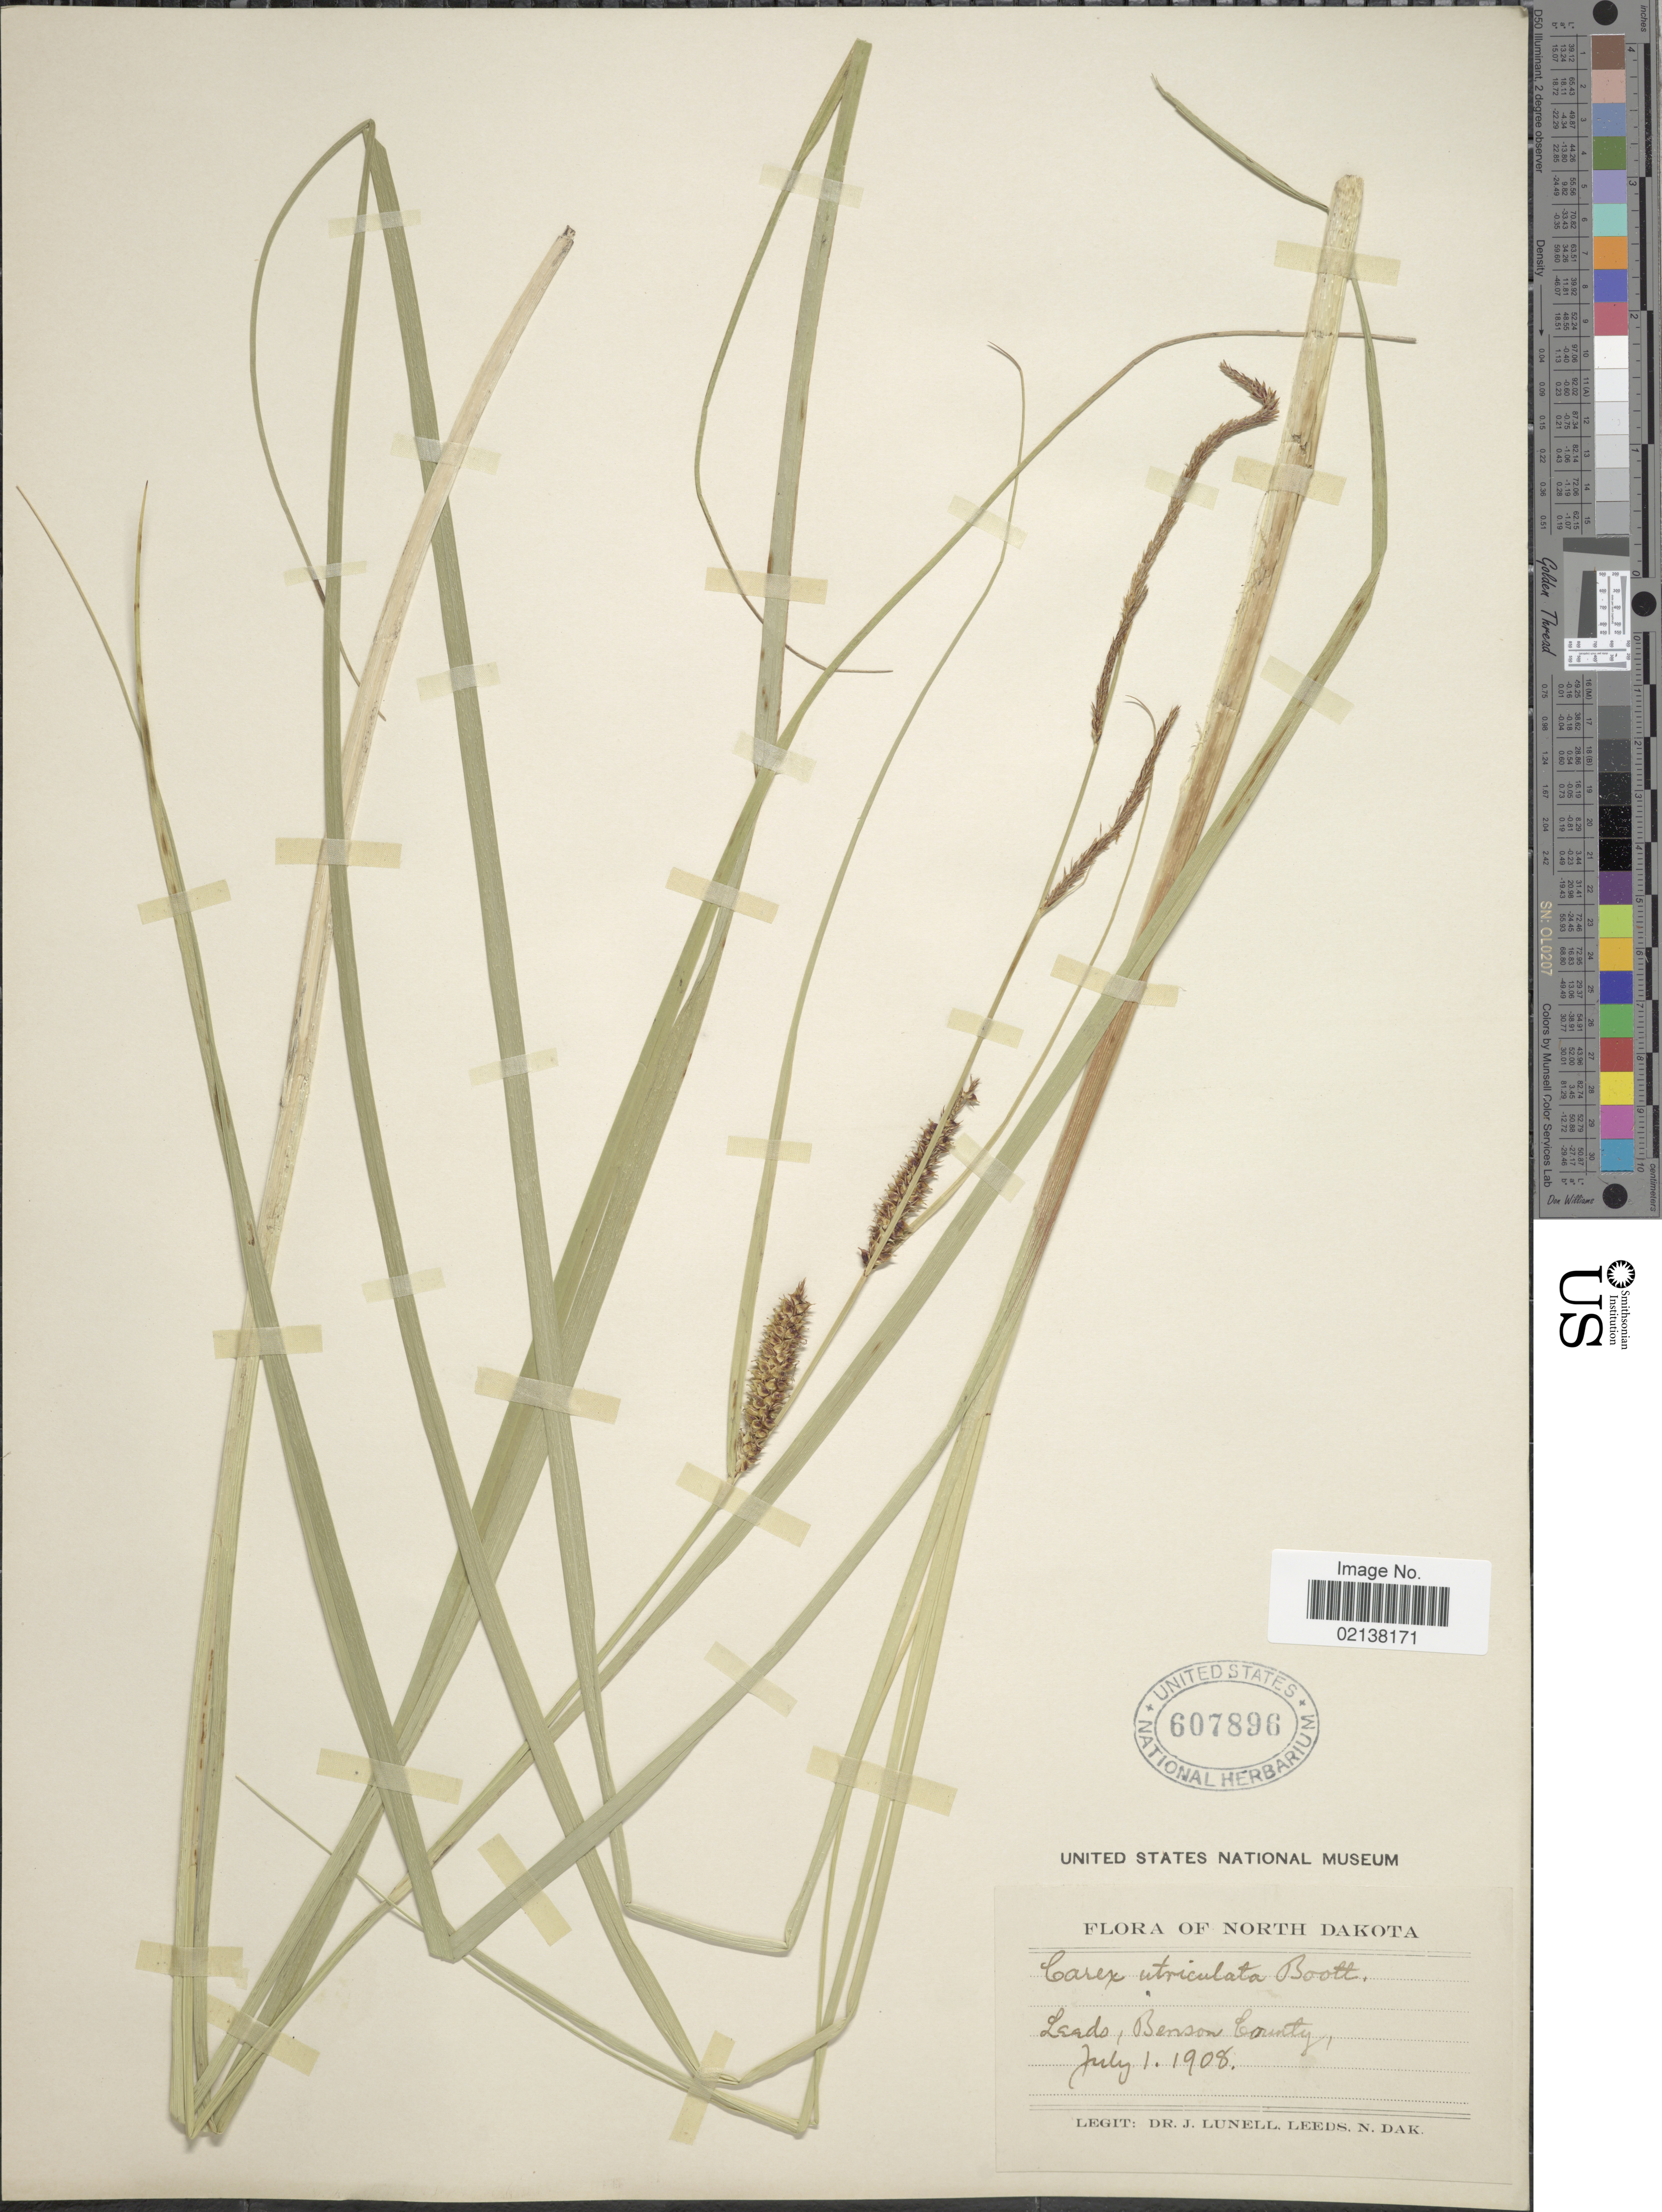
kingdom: Plantae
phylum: Tracheophyta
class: Liliopsida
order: Poales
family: Cyperaceae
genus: Carex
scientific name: Carex utriculata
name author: Boott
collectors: J. Lunell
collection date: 1908-07-01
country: United States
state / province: North Dakota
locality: Leeds, Benson County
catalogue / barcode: US 607896